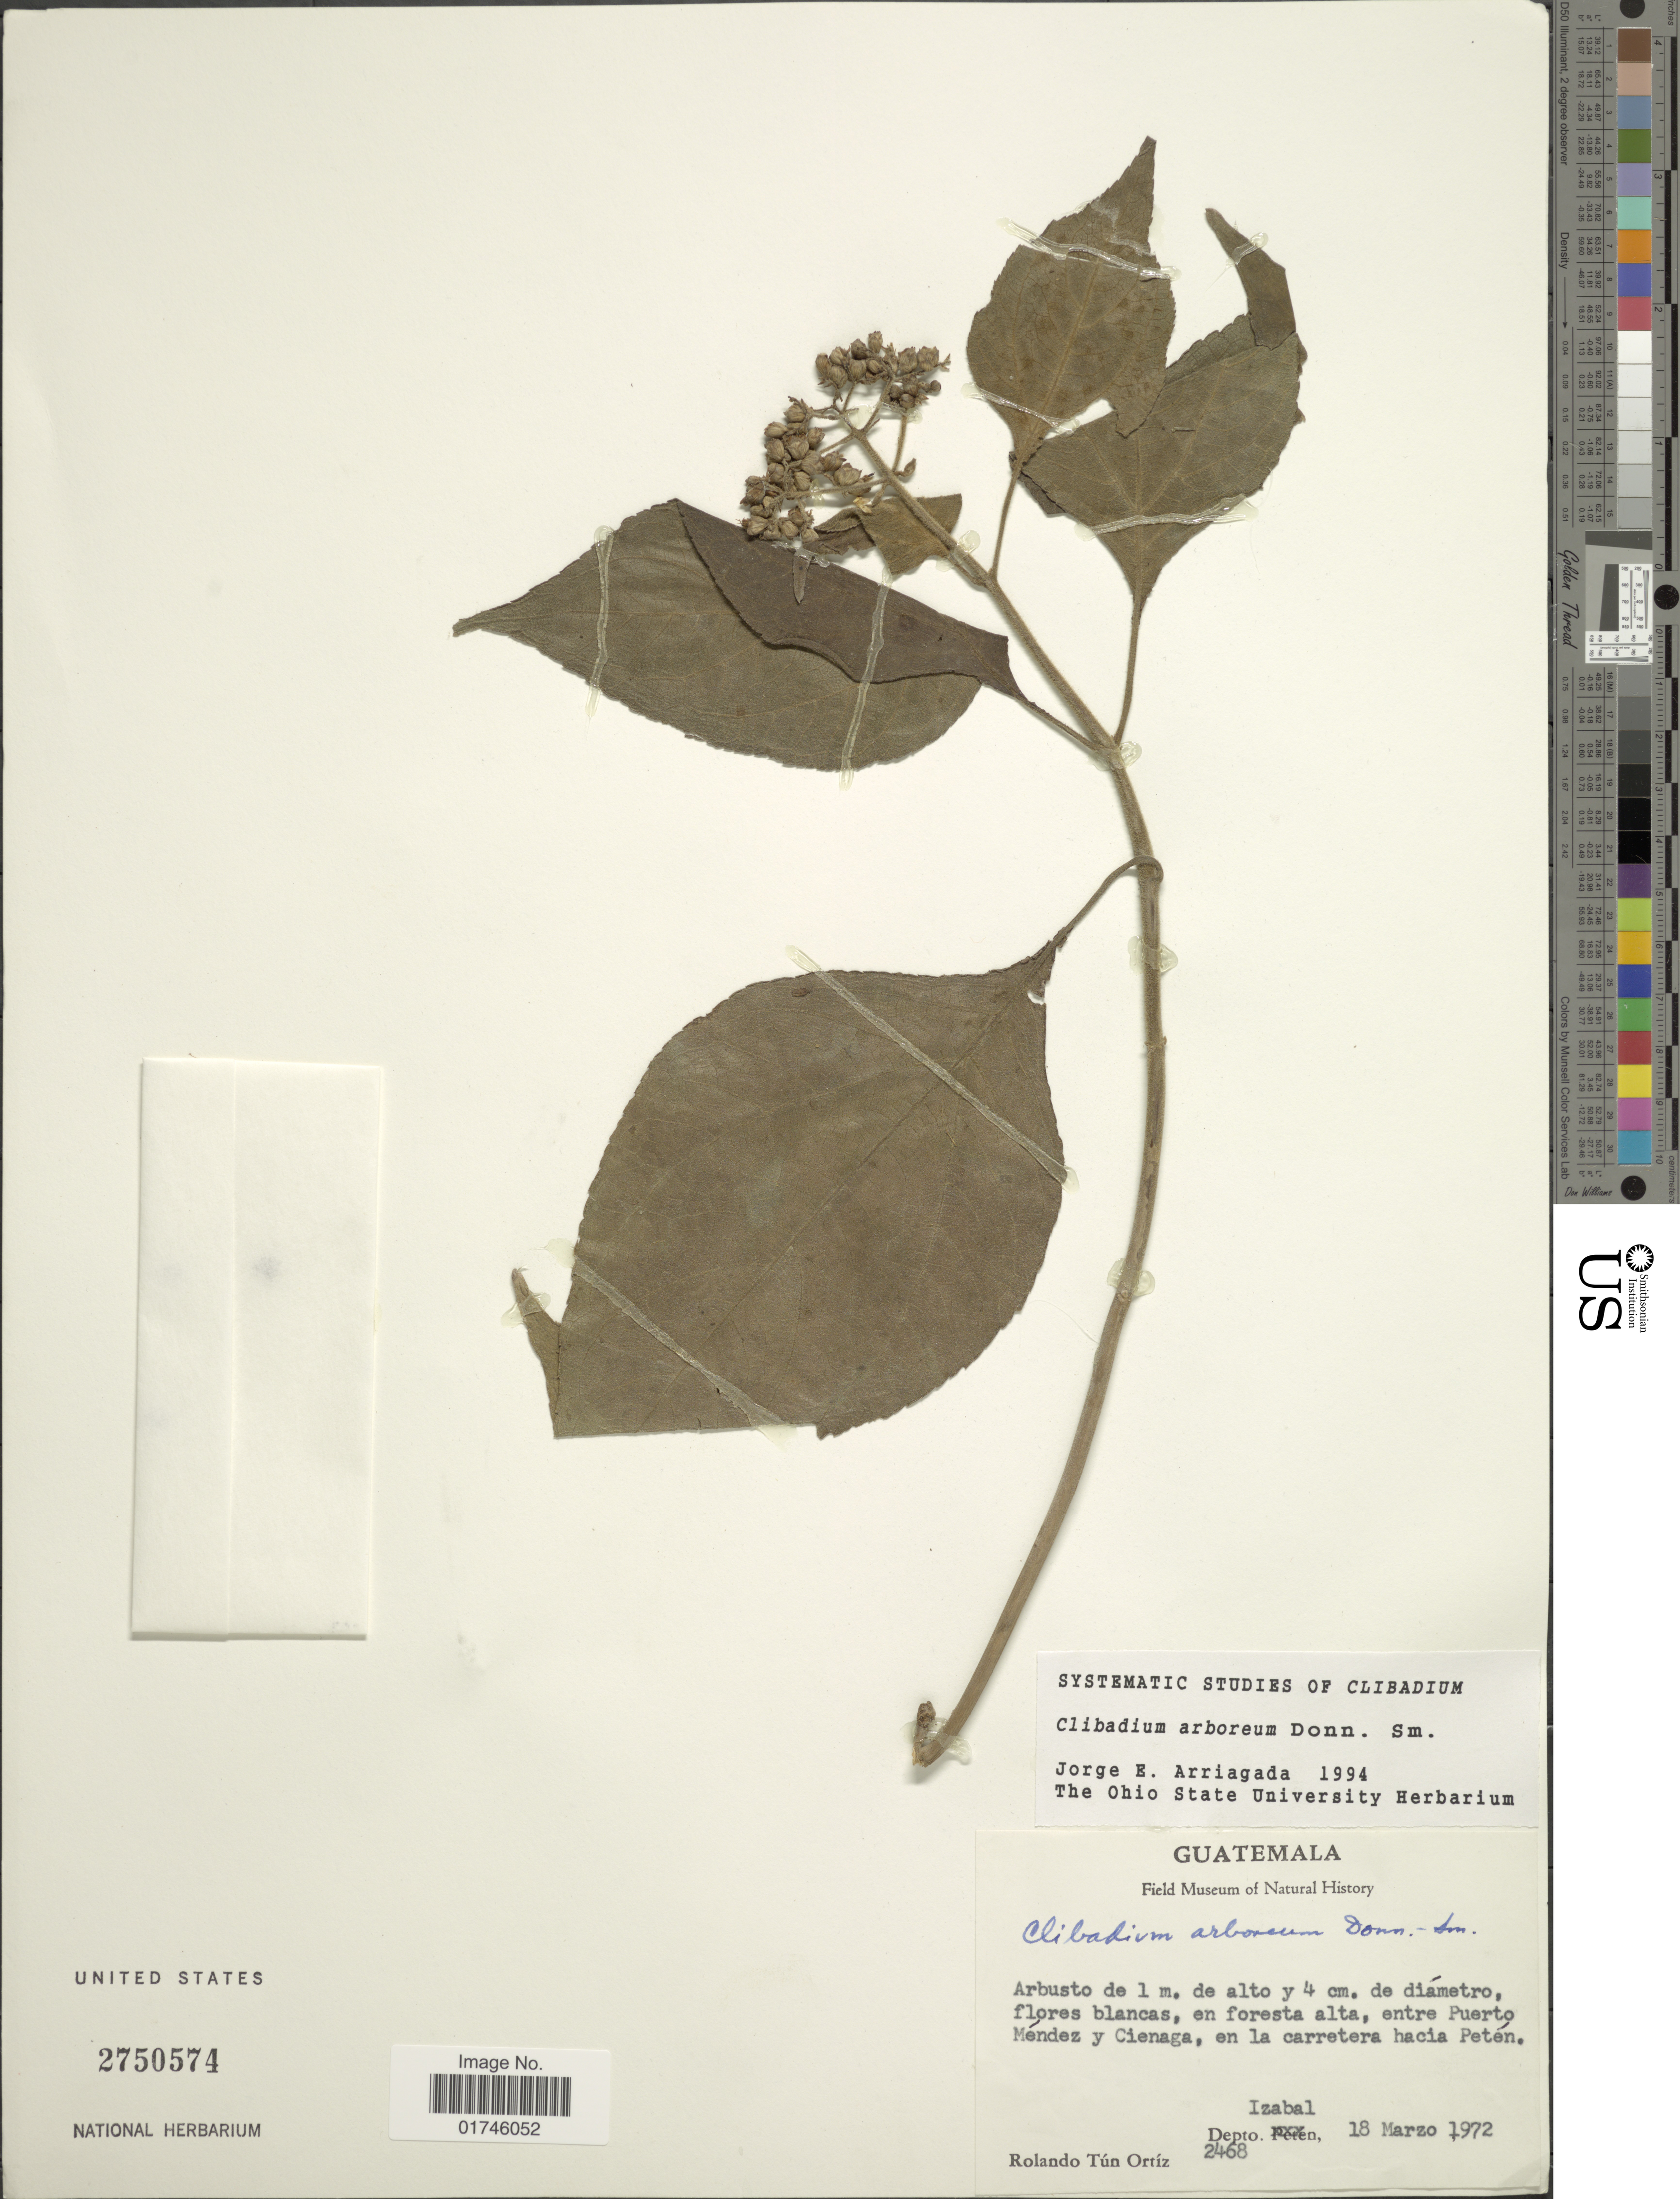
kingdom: Plantae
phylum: Tracheophyta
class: Magnoliopsida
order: Asterales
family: Asteraceae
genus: Clibadium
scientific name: Clibadium arboreum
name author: Donn. Sm.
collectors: R. Tún Ortíz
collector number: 2468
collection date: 1972-03-18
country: Guatemala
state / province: Izabal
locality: Entre puerto Mendez y Cienga, en la cerretrea hacia Peten.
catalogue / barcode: US 2750574